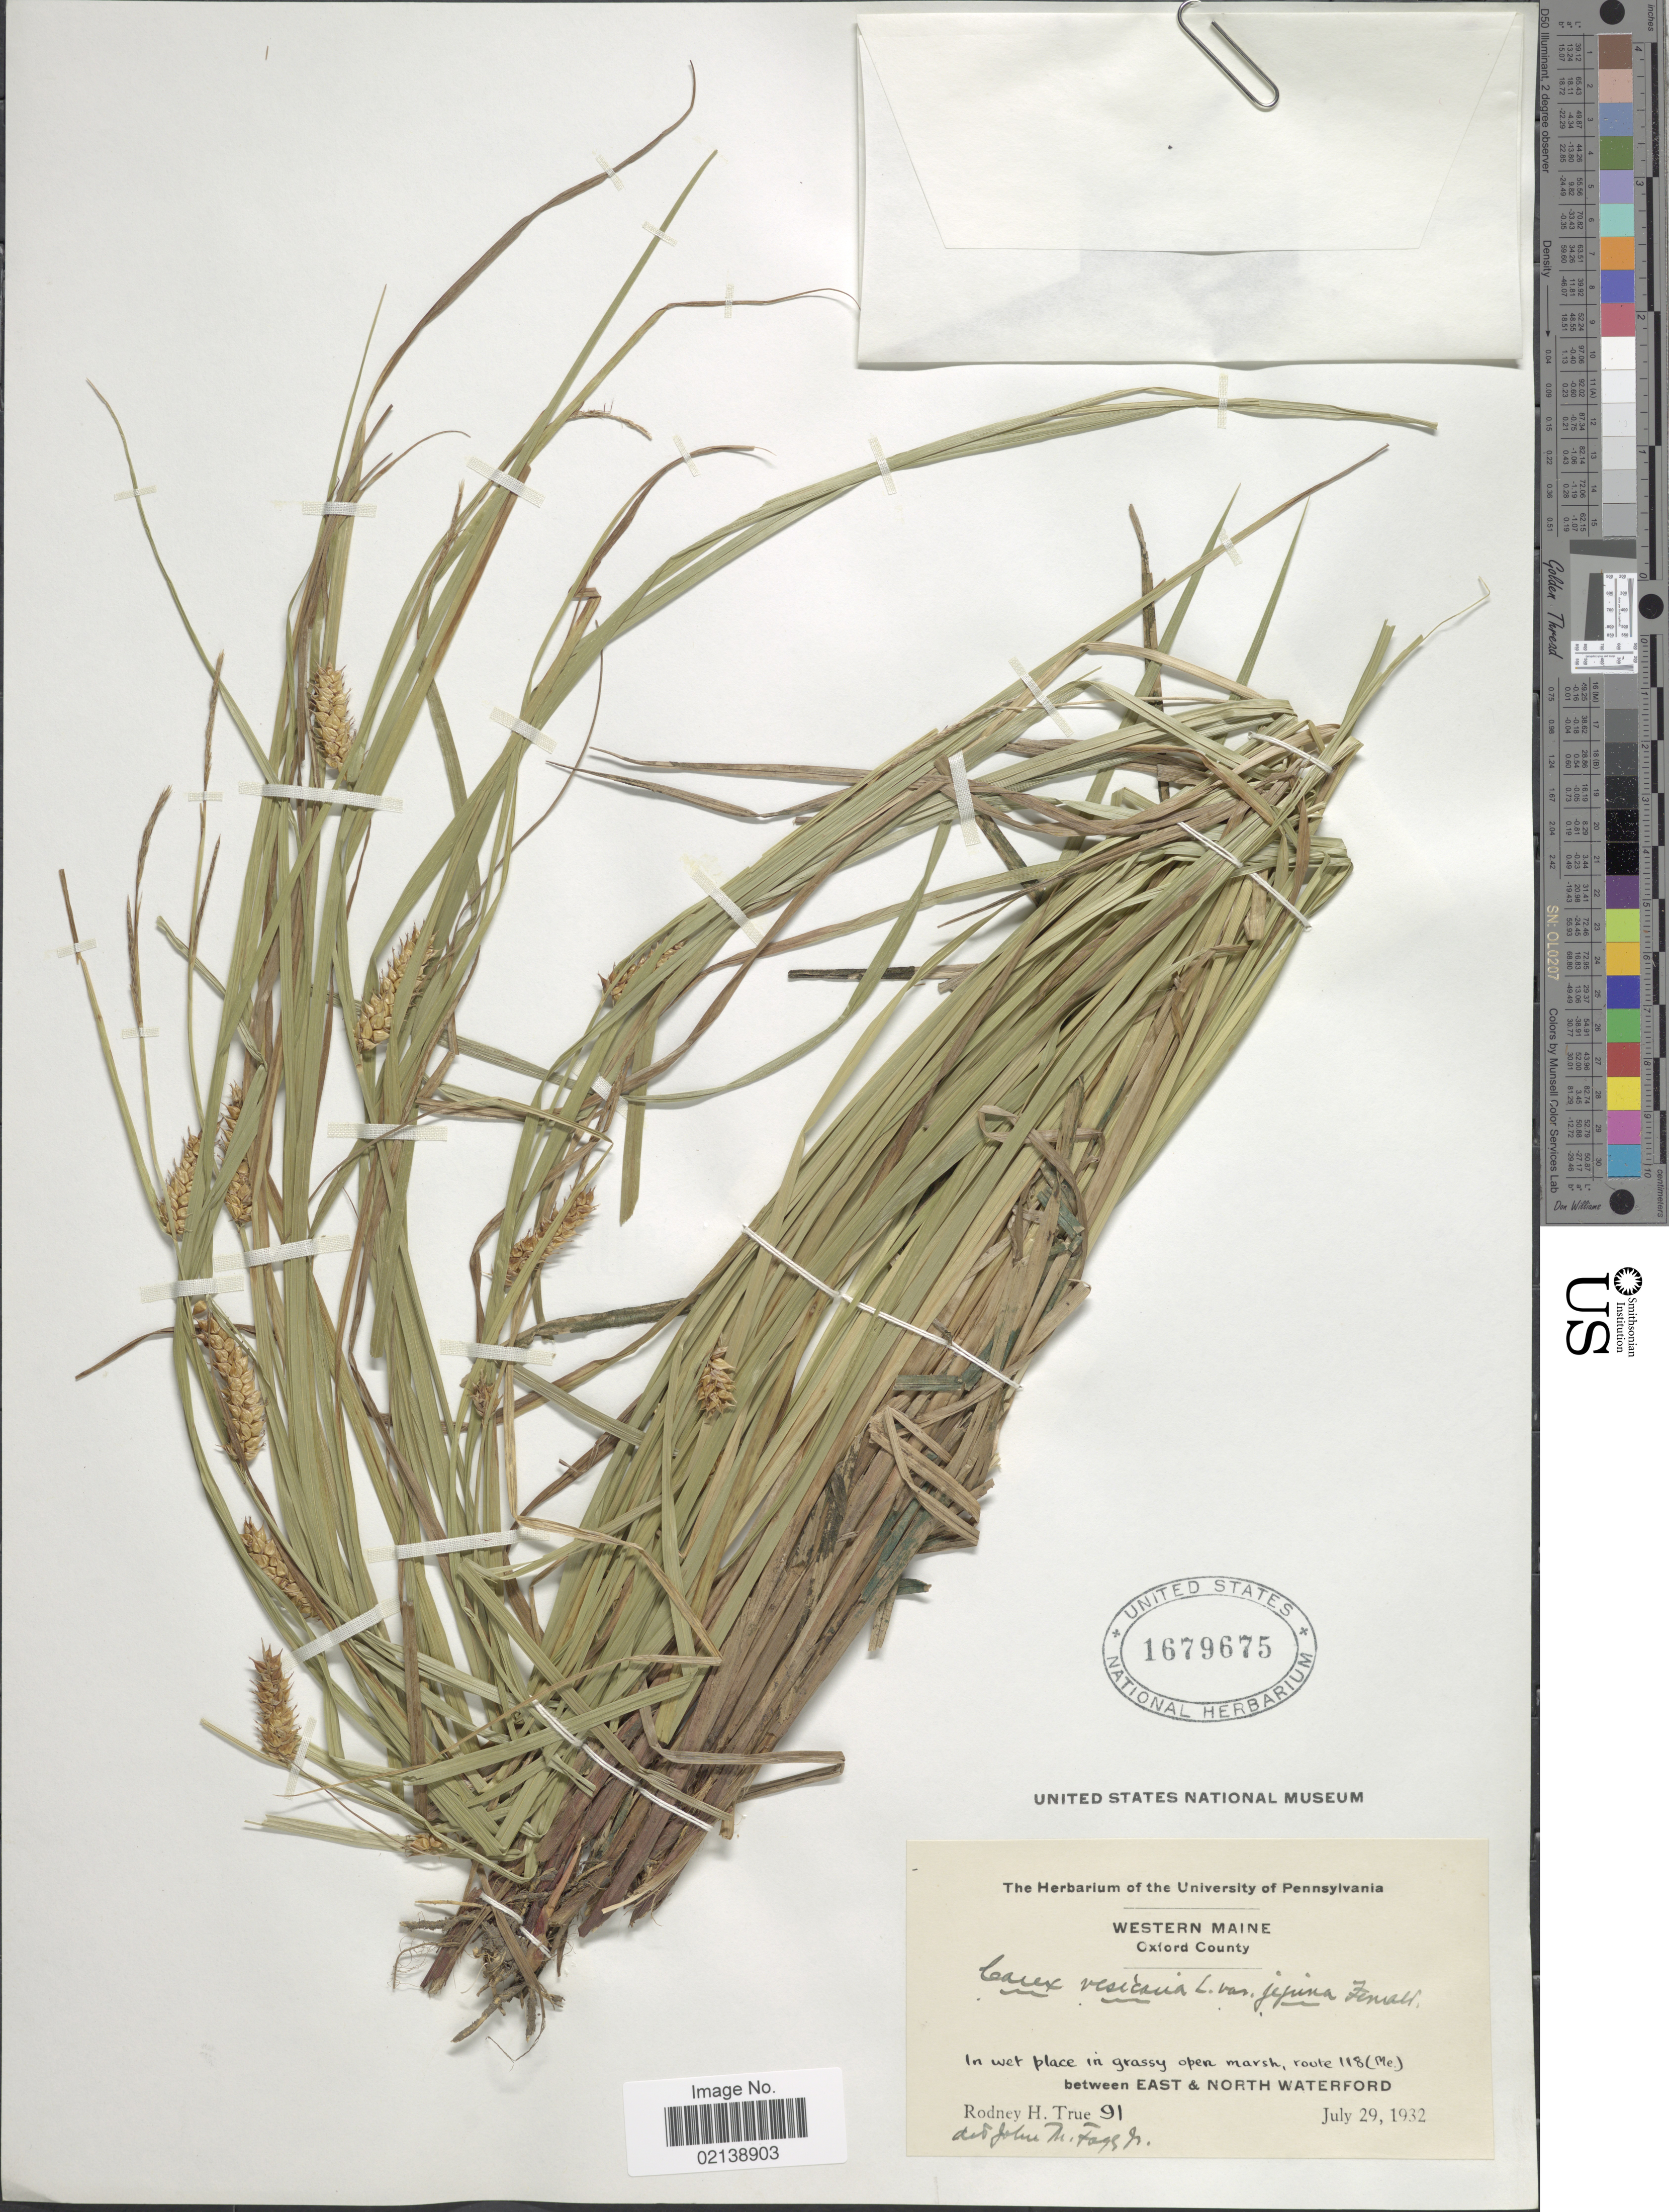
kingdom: Plantae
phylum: Tracheophyta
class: Liliopsida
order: Poales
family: Cyperaceae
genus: Carex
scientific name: Carex vesicaria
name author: L.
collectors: R. H. True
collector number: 91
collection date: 1932-07-29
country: United States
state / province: Maine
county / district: Oxford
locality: Western Maine, Oxford County, in wet place in grassy open marsh, route 118 (Me) between East & North Waterford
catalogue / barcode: US 1679675